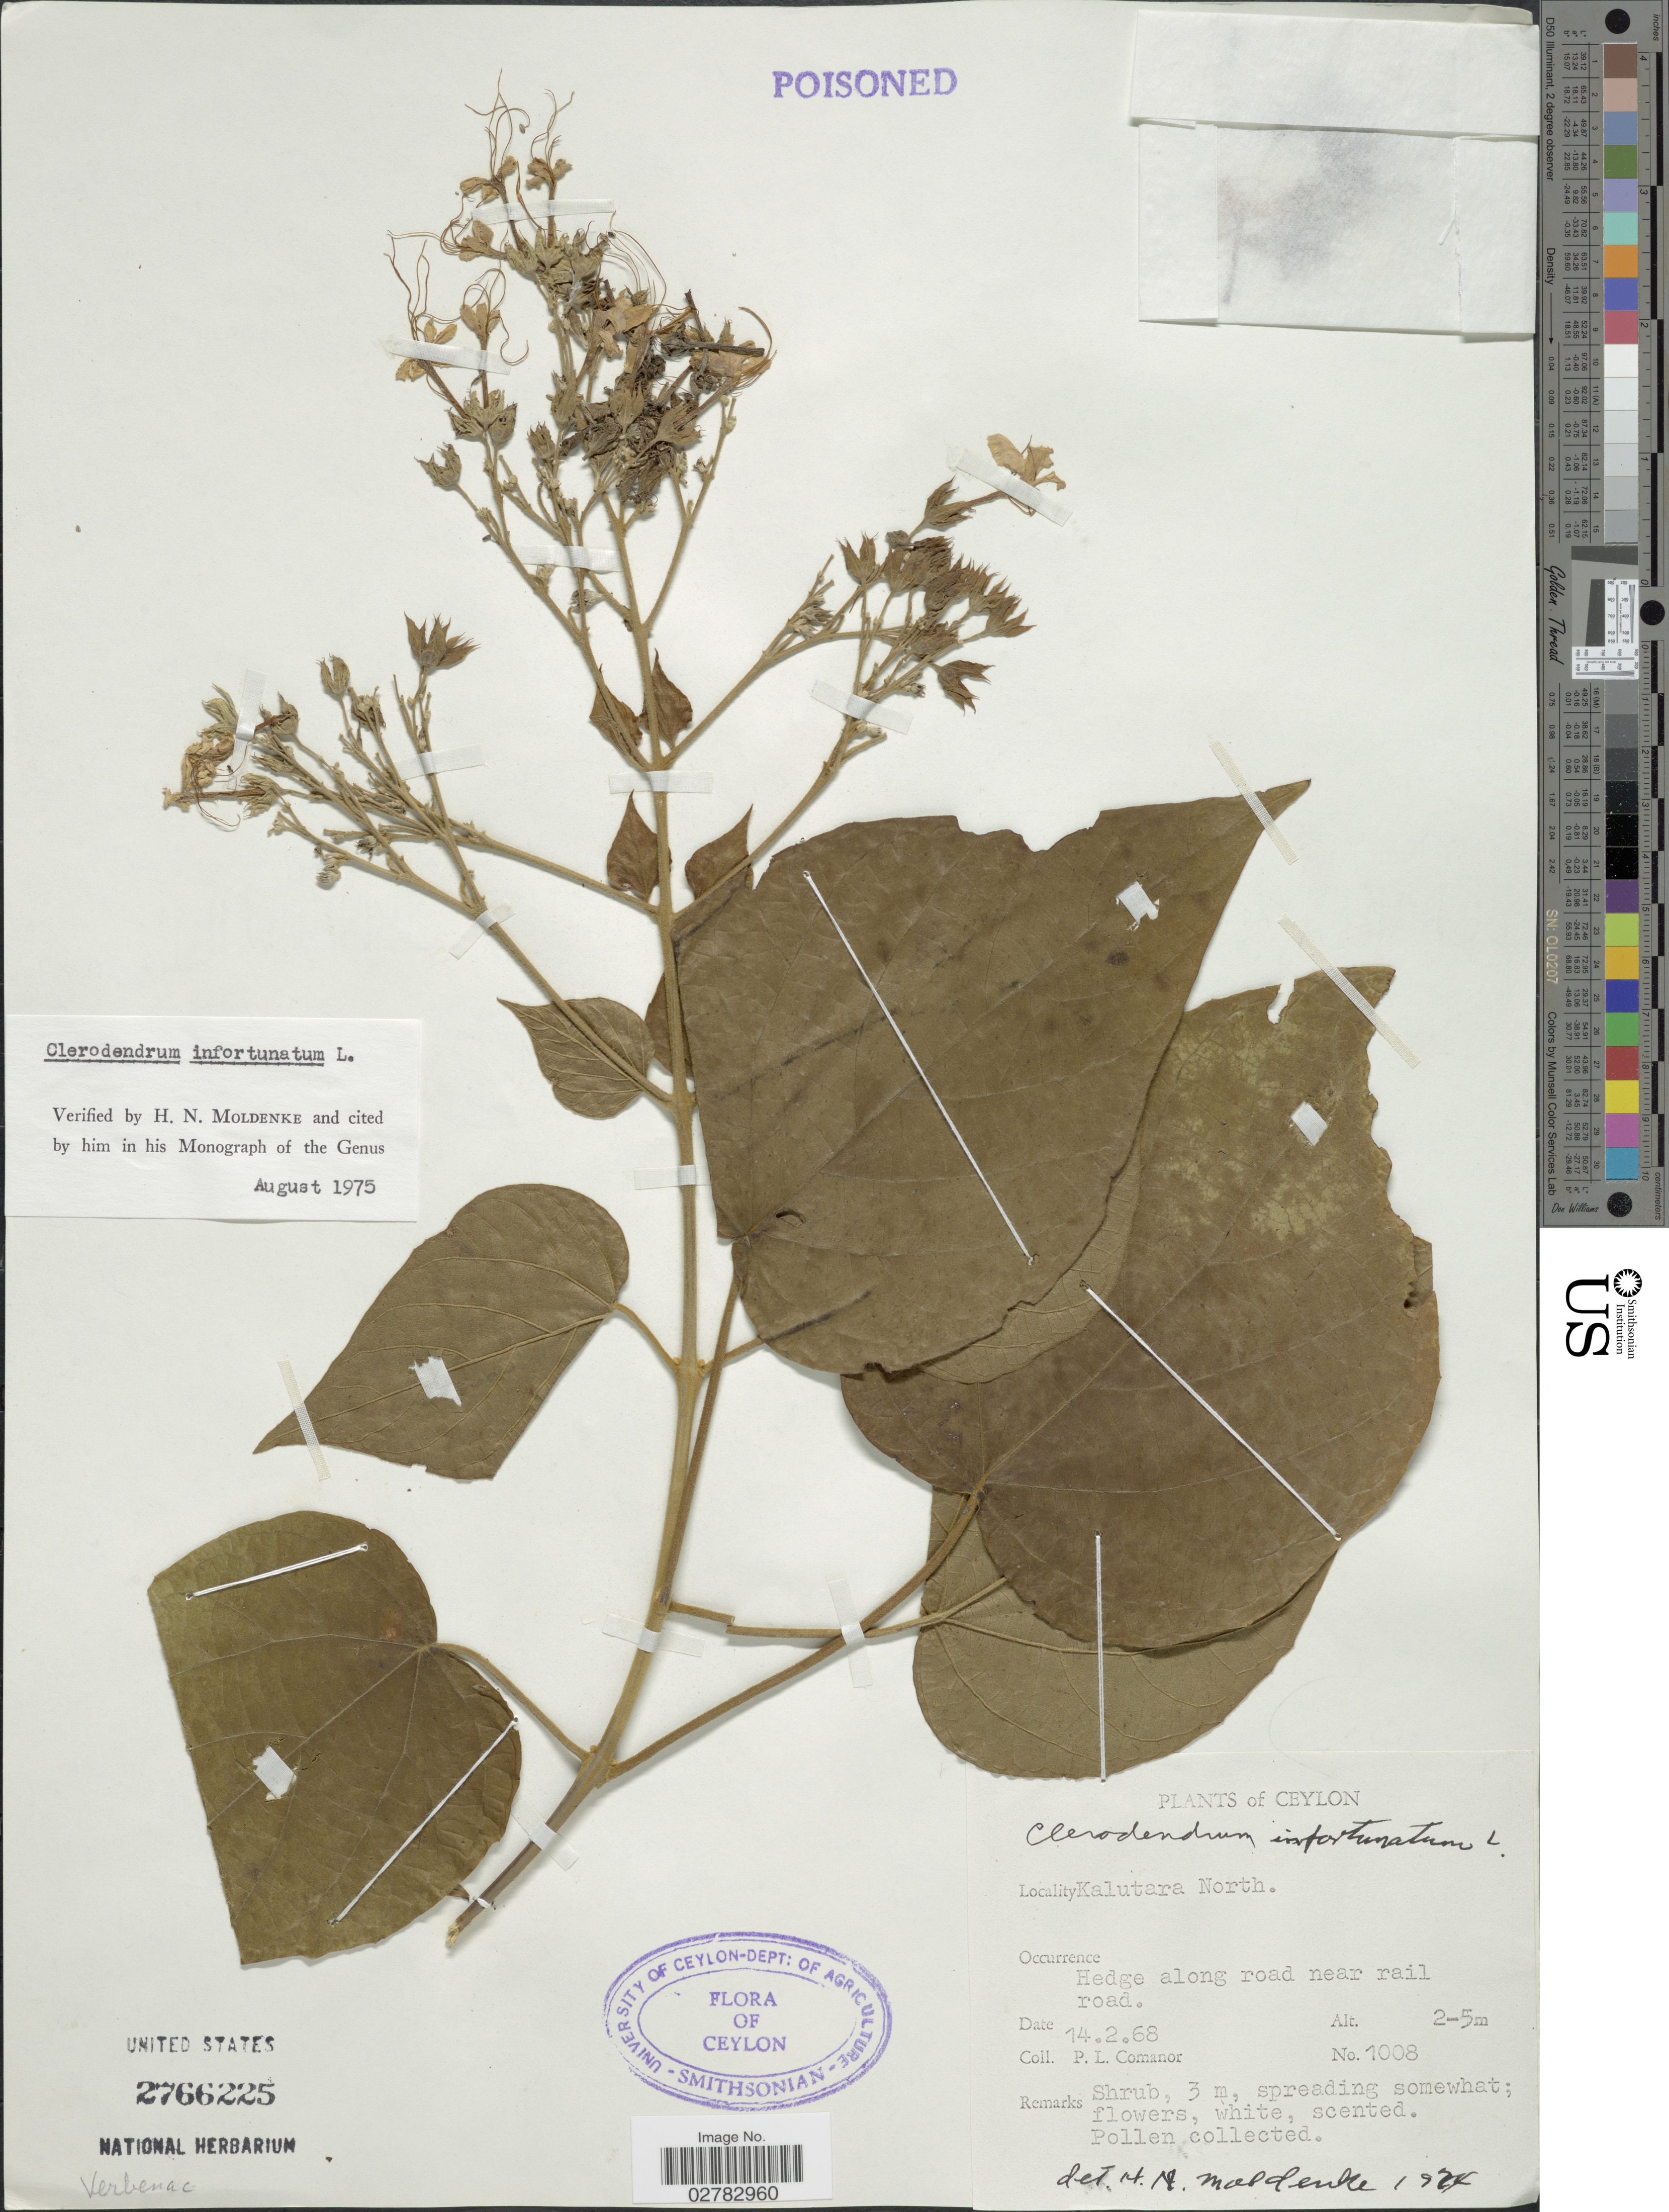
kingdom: Plantae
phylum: Tracheophyta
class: Magnoliopsida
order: Lamiales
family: Lamiaceae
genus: Clerodendrum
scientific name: Clerodendrum infortunatum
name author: L.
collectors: P. Comanor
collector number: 1008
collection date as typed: Transcribed d/m/y: 14/2/68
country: Sri Lanka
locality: Ceylon. Kalutara North.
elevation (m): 2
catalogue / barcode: US 2766225